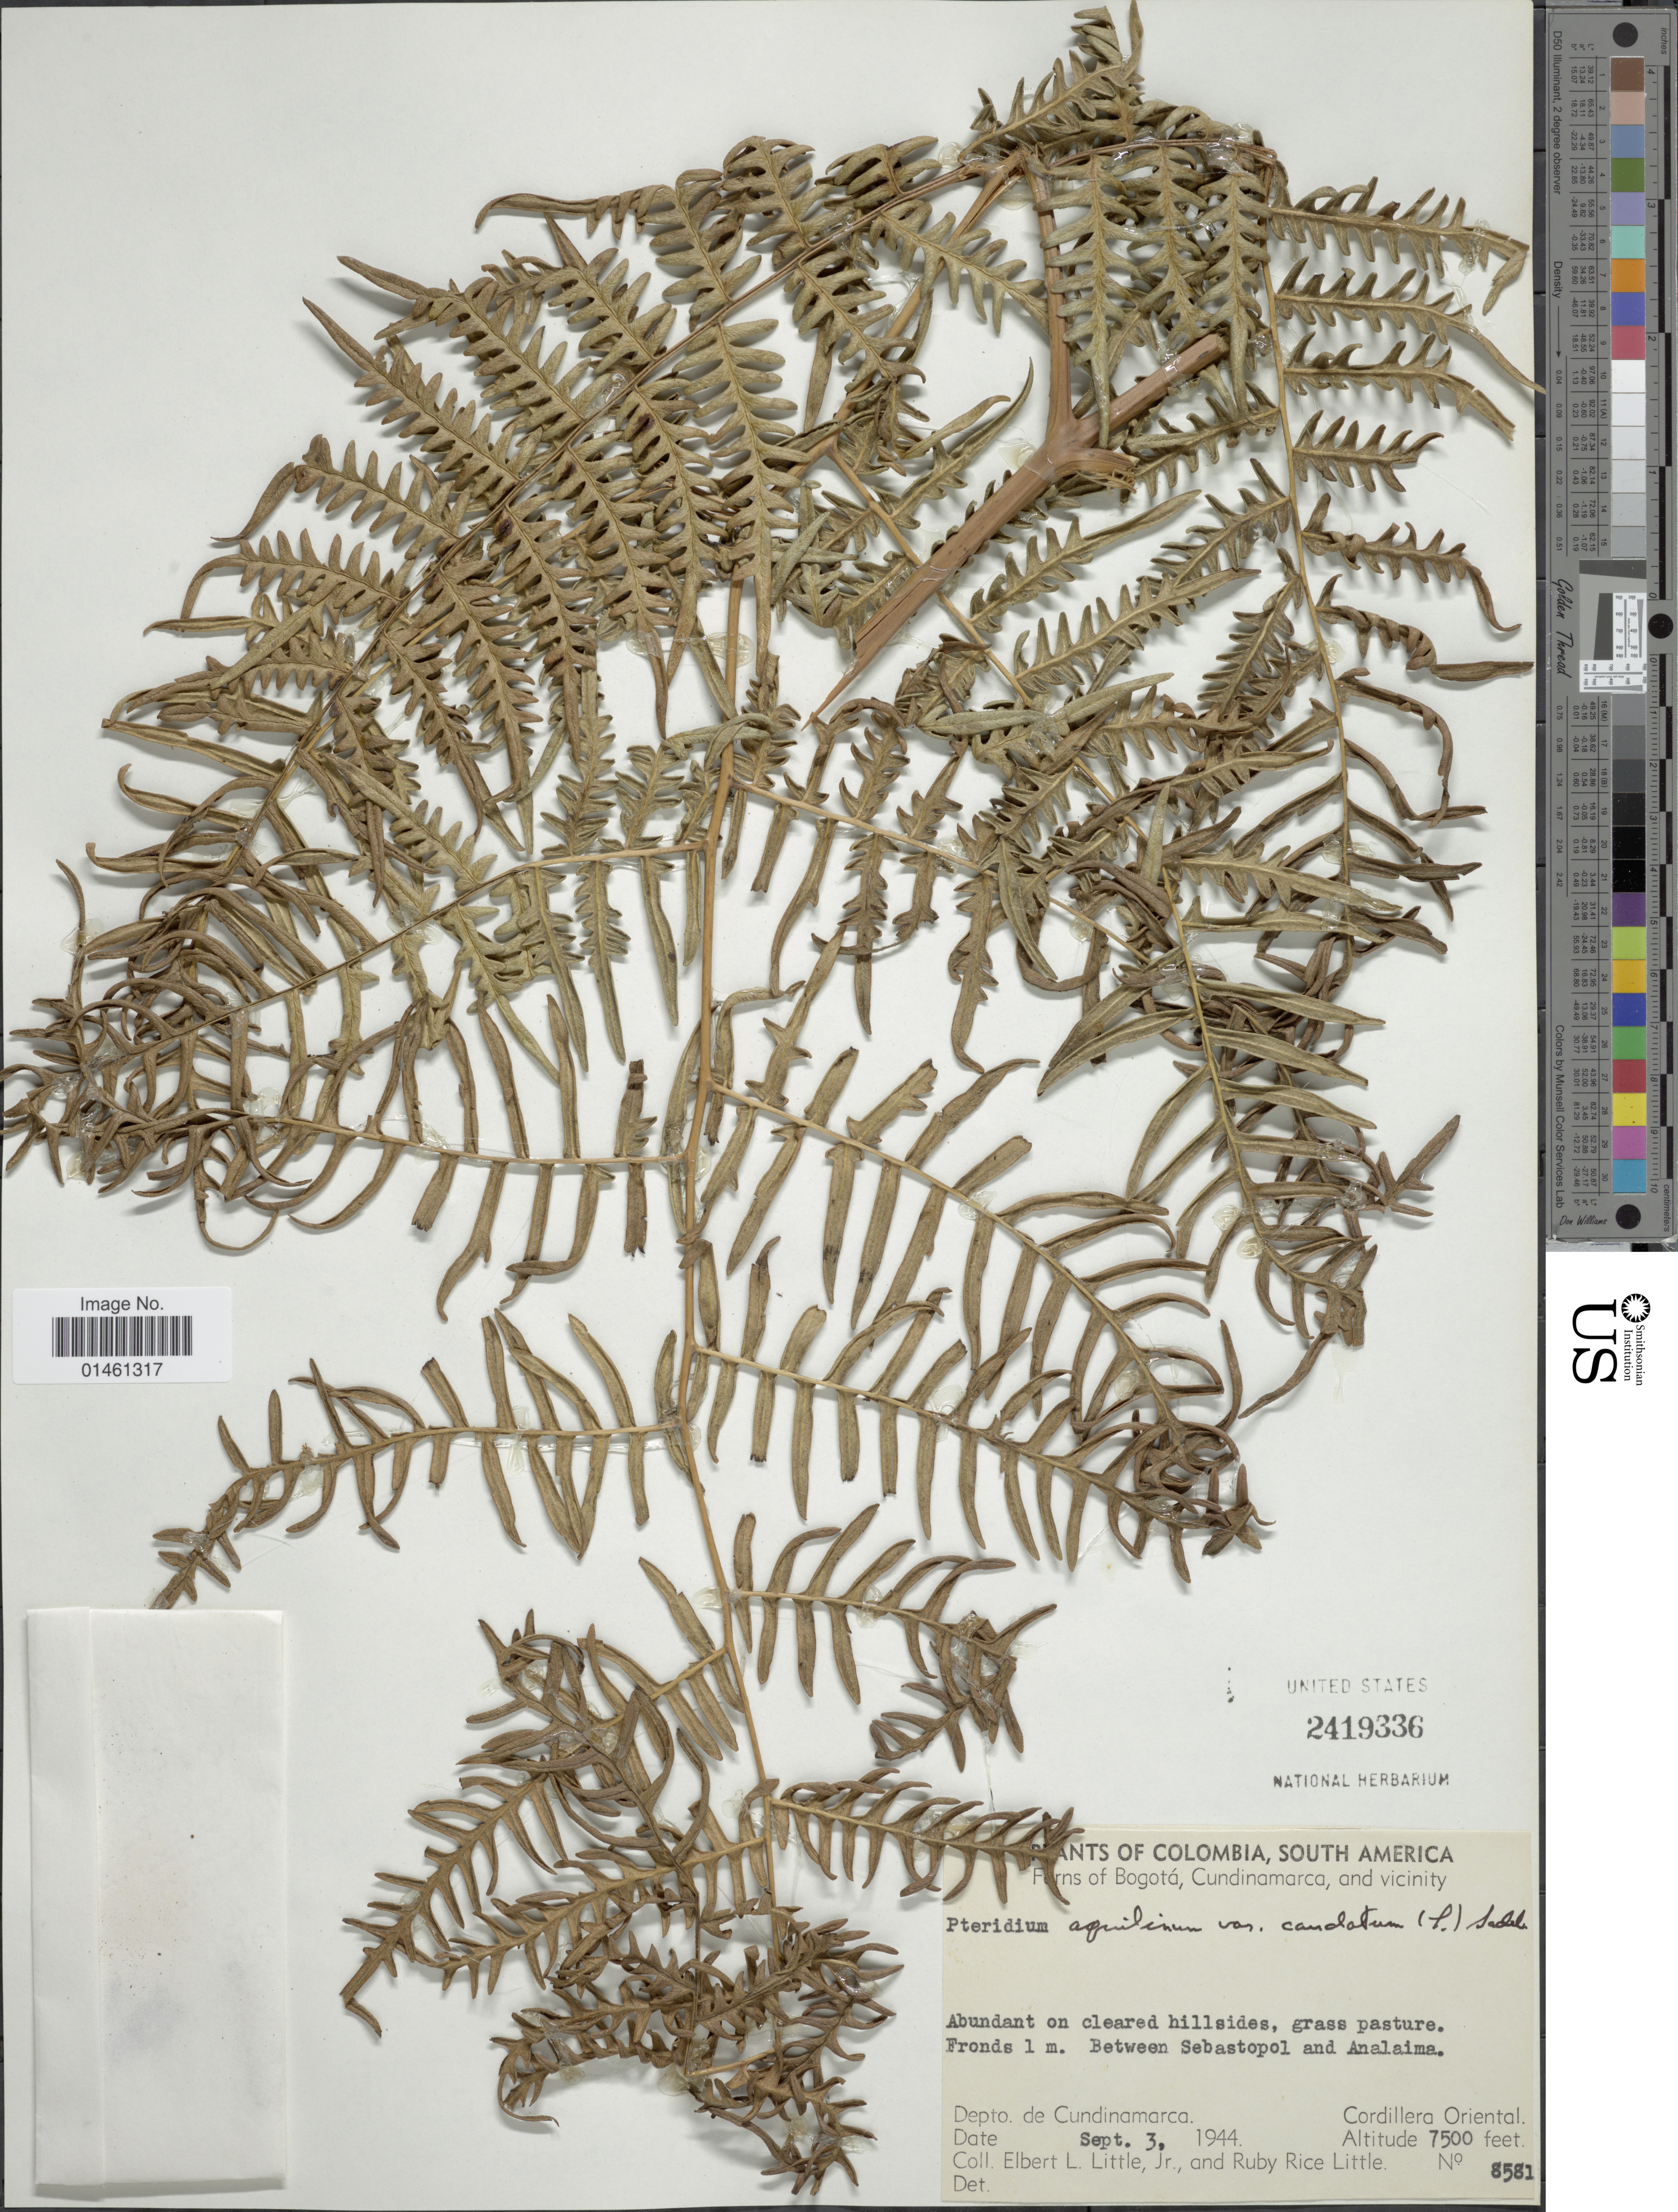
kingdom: Plantae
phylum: Tracheophyta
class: Polypodiopsida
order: Polypodiales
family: Dennstaedtiaceae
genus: Pteridium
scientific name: Pteridium caudatum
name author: (L.) Maxon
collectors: E. L. Little & R. R. Little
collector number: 8581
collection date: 1944-09-03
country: Colombia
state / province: Cundinamarca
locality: Bogotá, Cundinamarca, and vicinity, Depto de Cundinamarca, Cordillera Oriental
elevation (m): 2286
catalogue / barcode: US 2419336